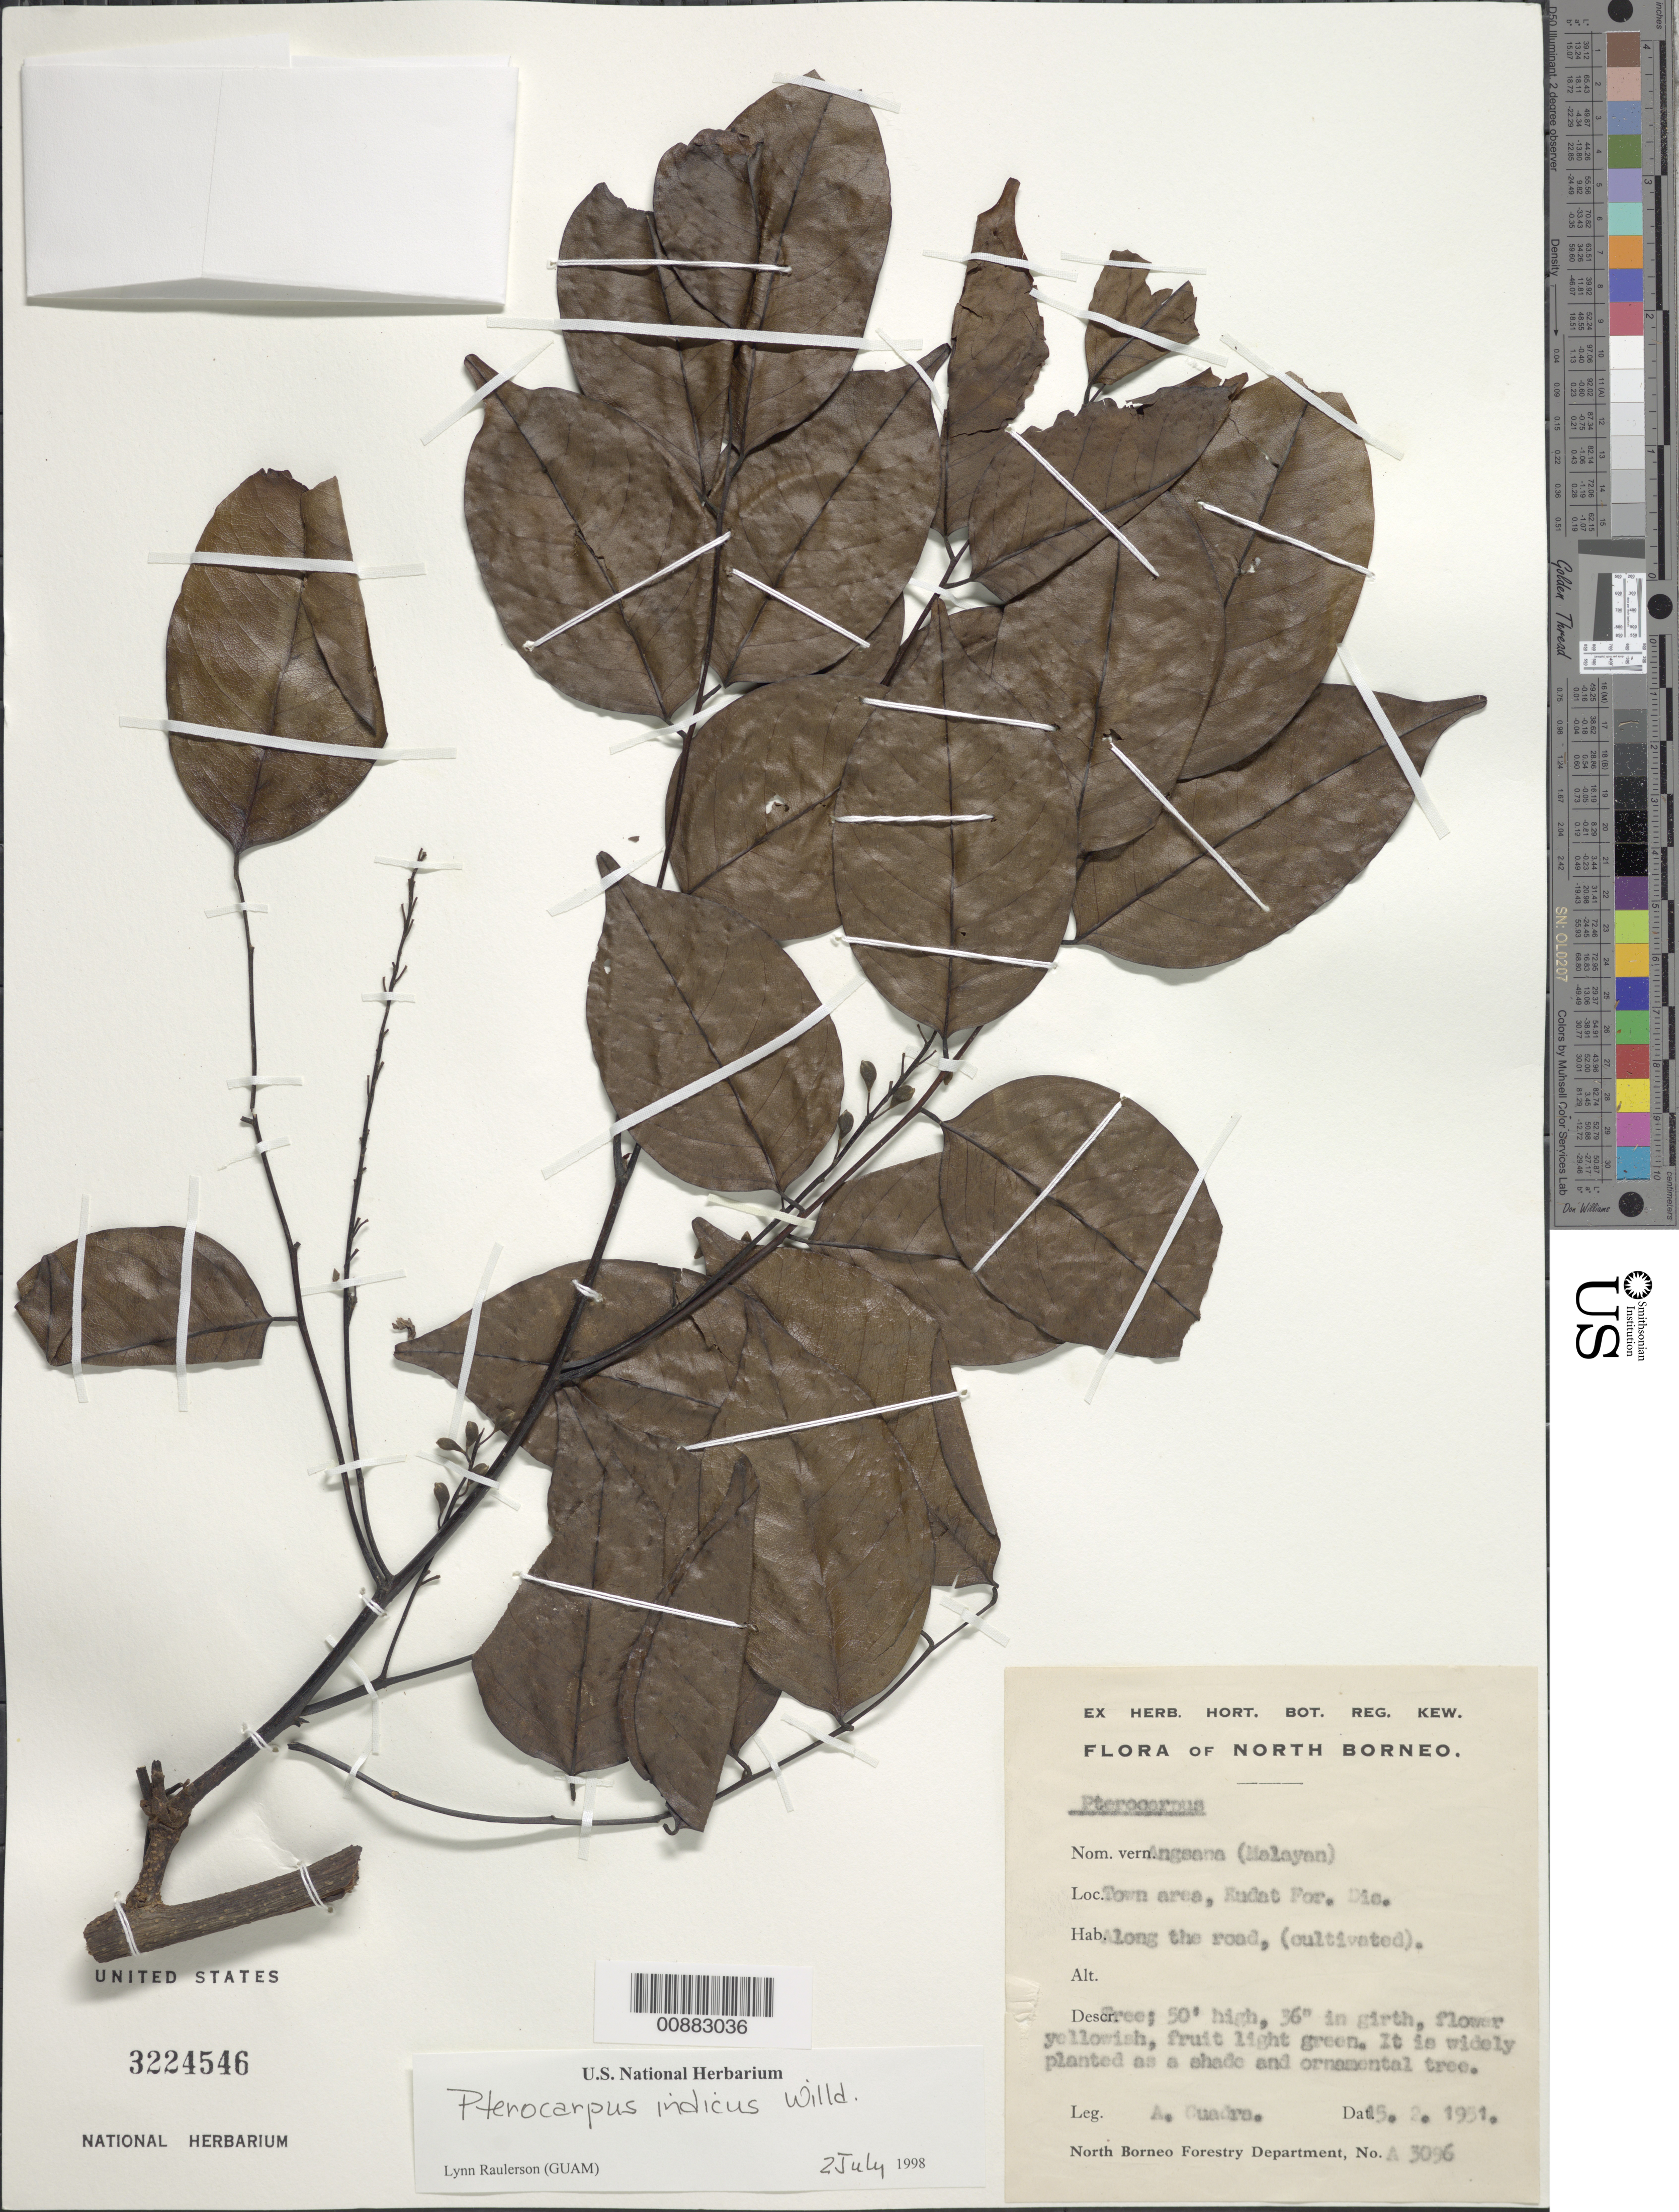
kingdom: Plantae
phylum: Tracheophyta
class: Magnoliopsida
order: Fabales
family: Fabaceae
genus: Pterocarpus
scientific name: Pterocarpus indicus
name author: Willd.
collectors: A. Cuadra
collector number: A 3096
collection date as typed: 15 Feb 1951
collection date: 1951-02-15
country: Indonesia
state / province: Kalimantan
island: Borneo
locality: Town area, Kudat For.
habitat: along the road (cultivated)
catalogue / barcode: US 3224546